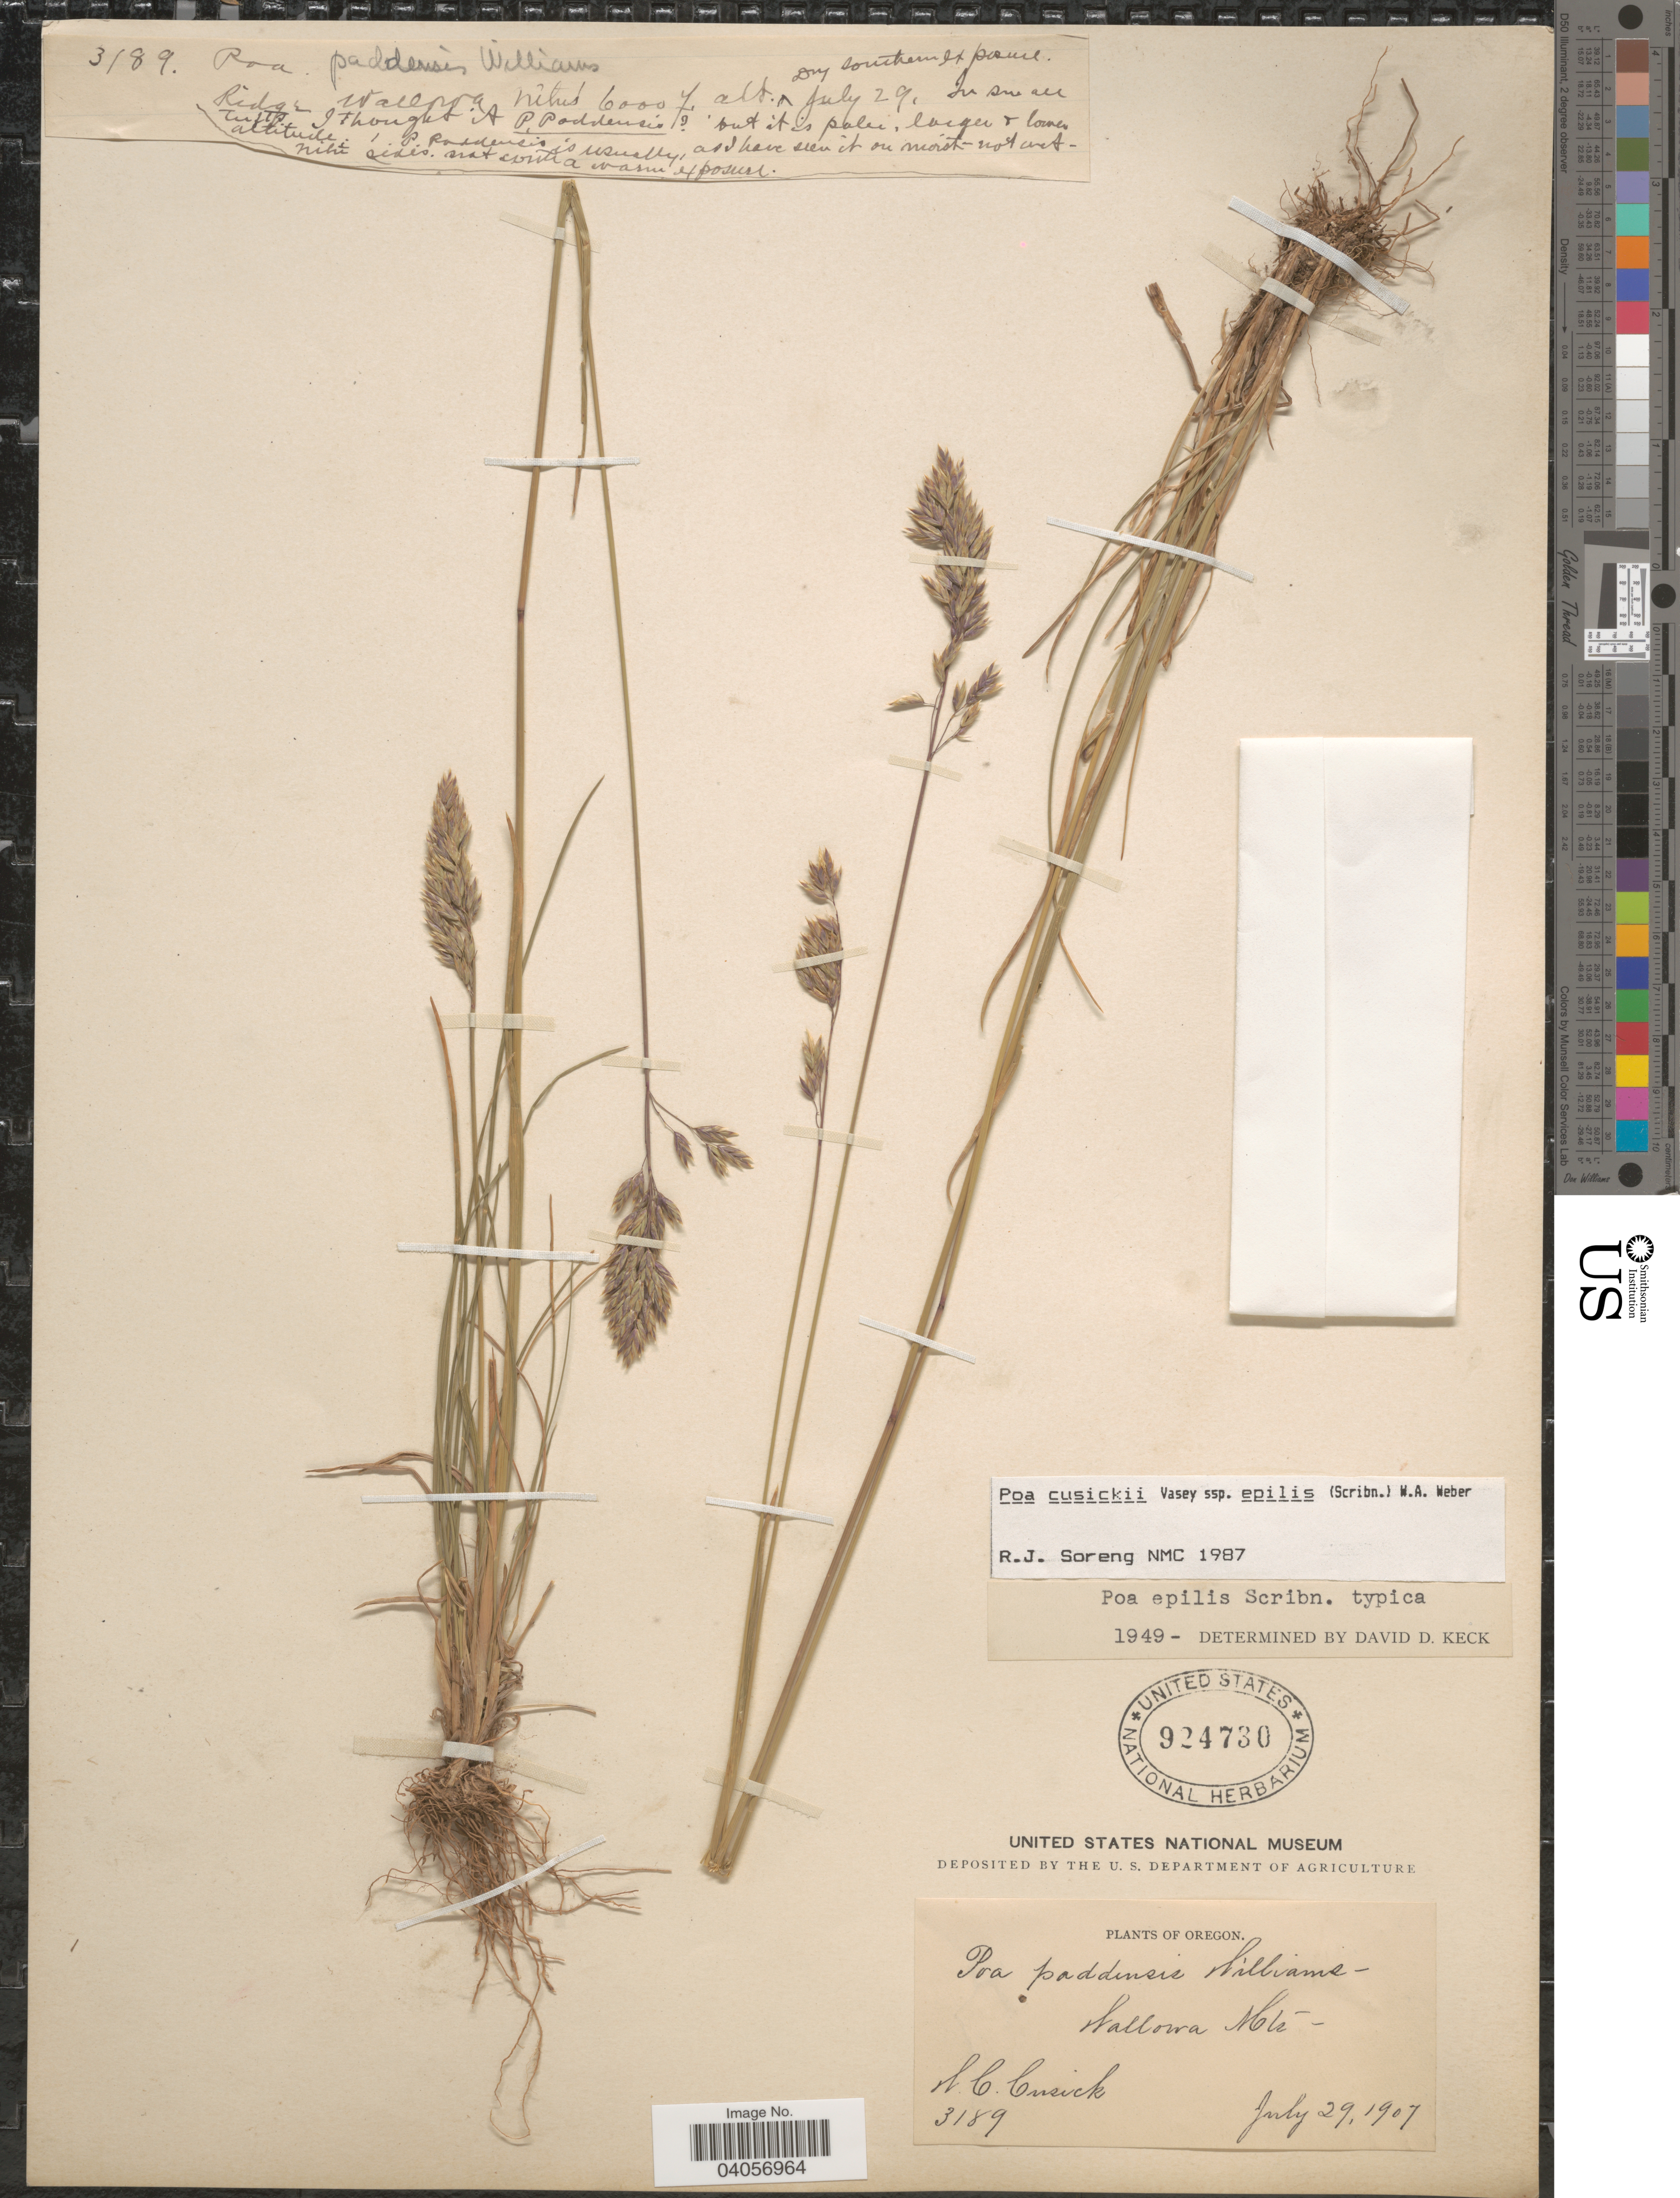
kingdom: Plantae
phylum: Tracheophyta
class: Liliopsida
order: Poales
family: Poaceae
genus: Poa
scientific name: Poa cusickii subsp. epilis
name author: (Scribn.) W.A. Weber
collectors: W. C. Cusick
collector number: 3189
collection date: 1907-07-29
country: United States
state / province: Oregon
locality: Ridge Wallowa Mtns.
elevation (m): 1829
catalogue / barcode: US 924730